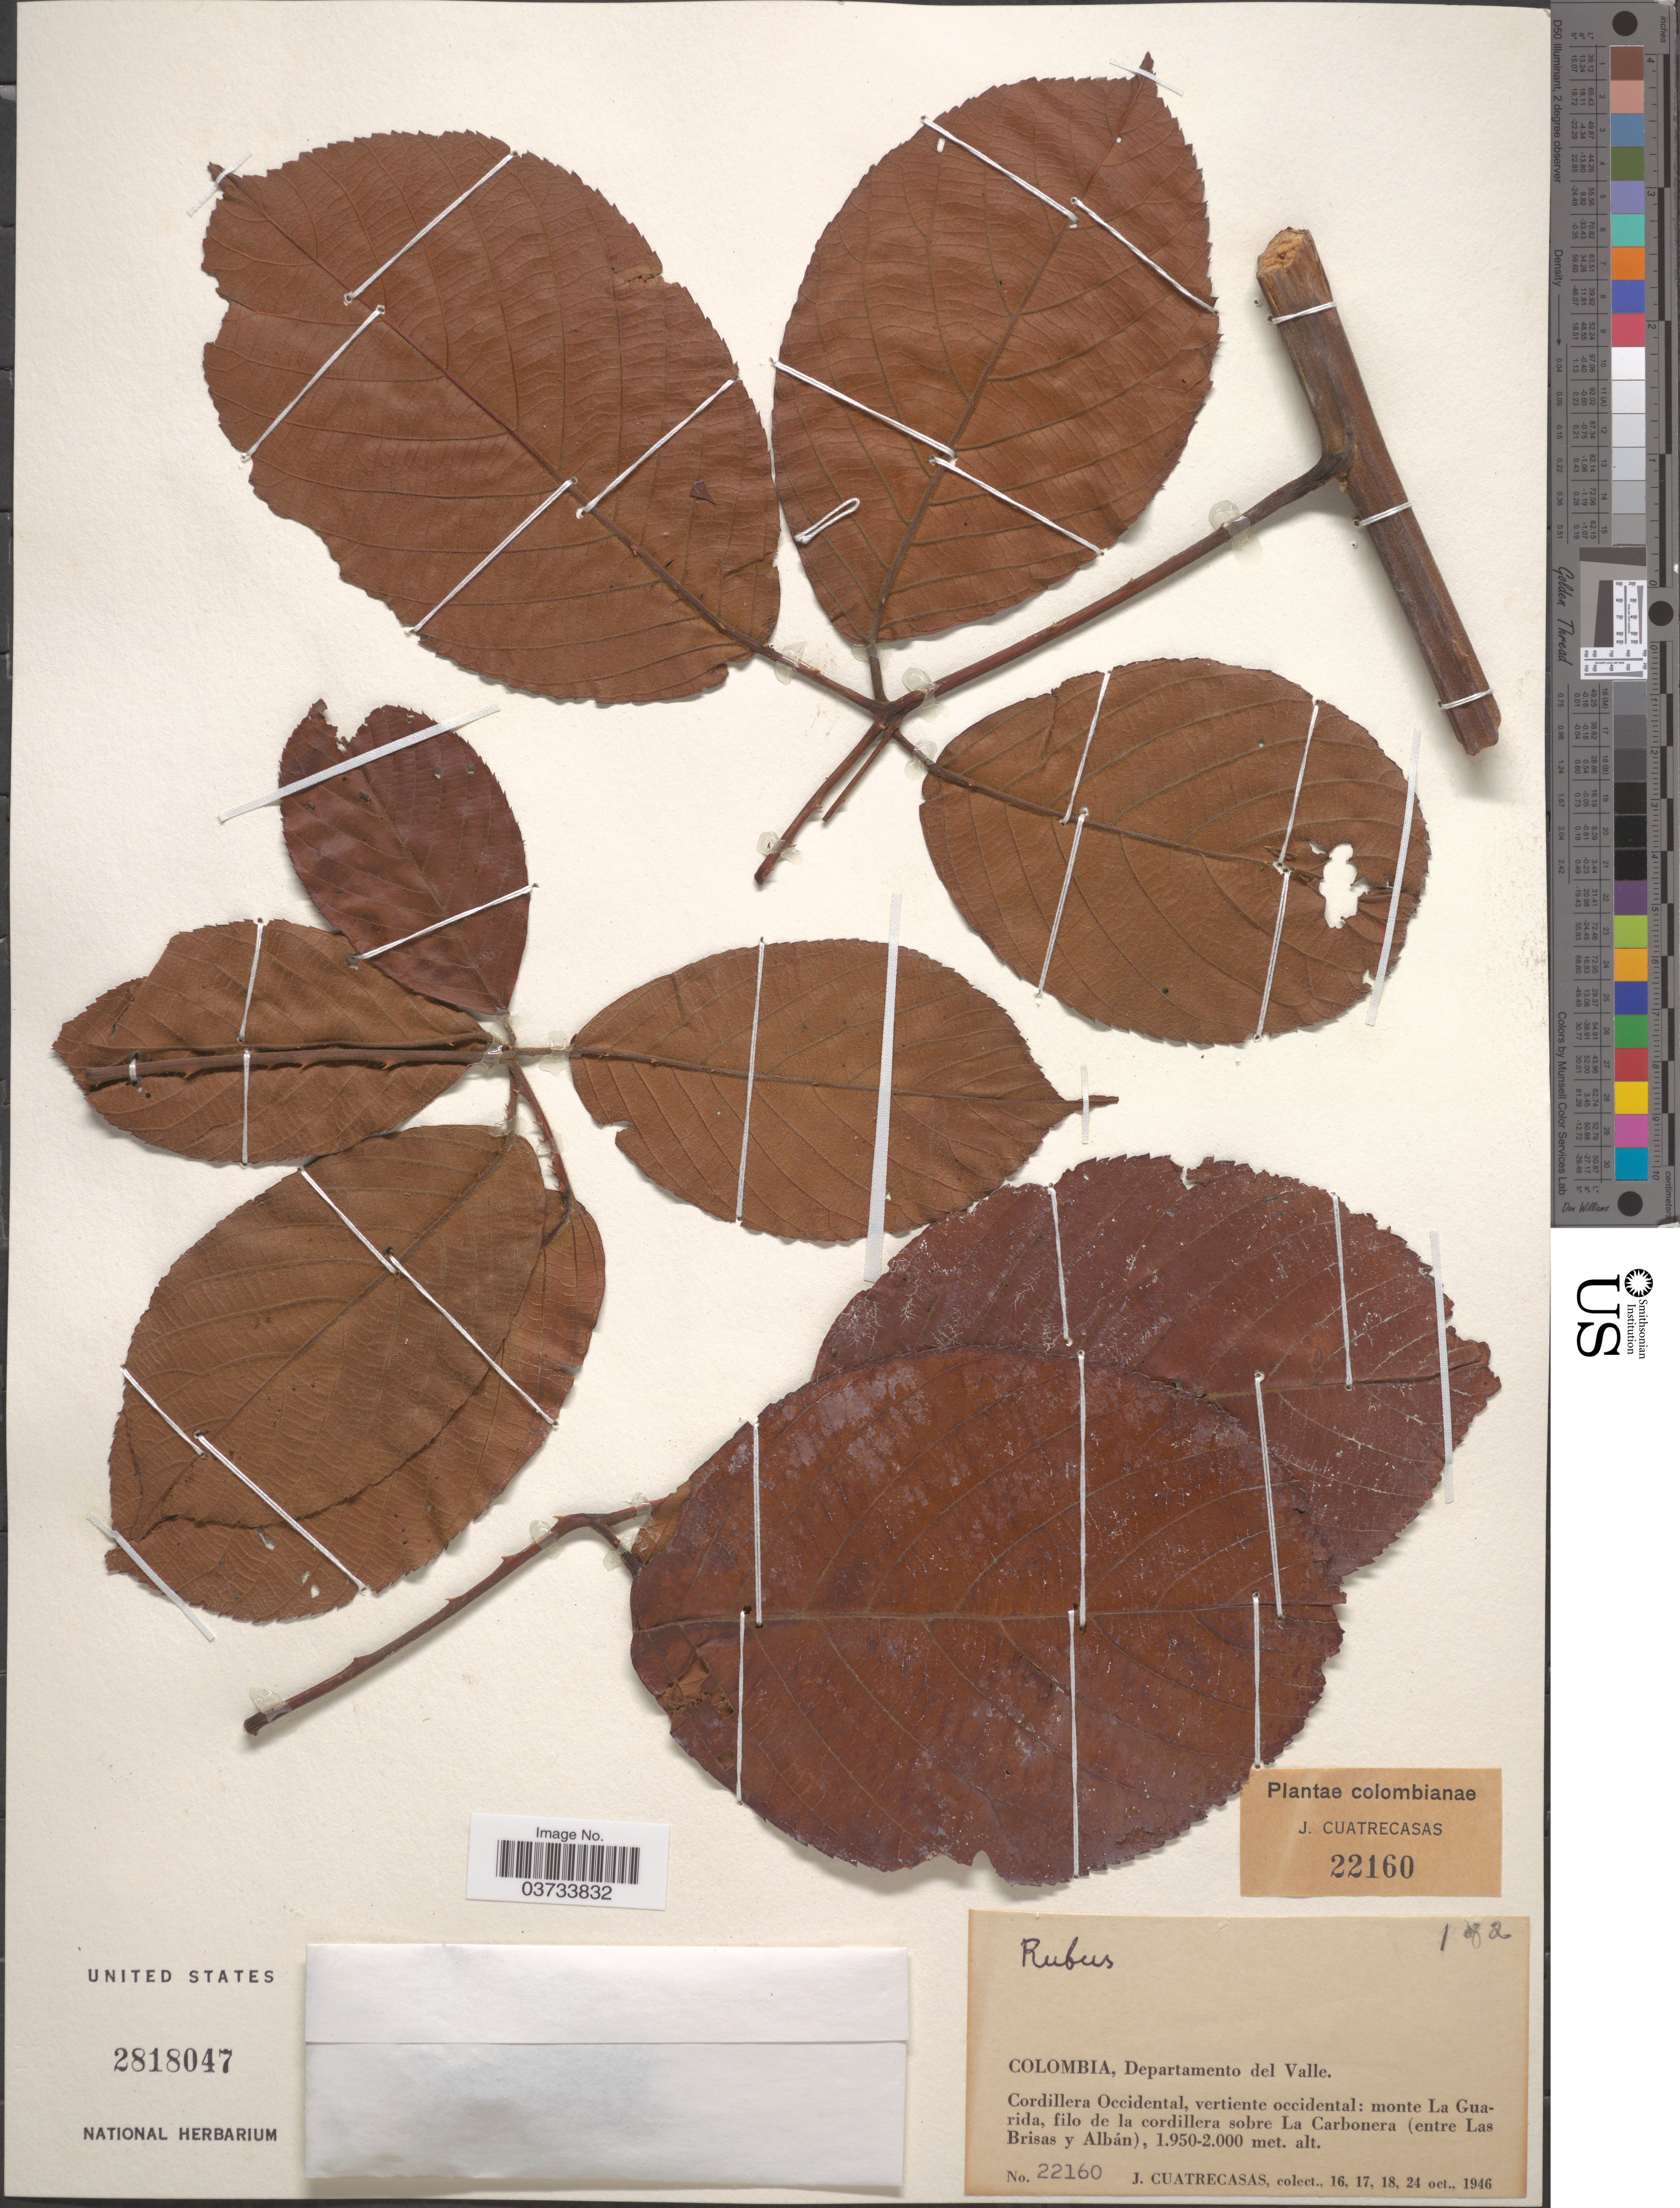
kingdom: Plantae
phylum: Tracheophyta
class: Magnoliopsida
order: Rosales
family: Rosaceae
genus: Rubus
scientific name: Rubus sp.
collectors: J. Cuatrecasas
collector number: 22160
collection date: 1946-10-16/1946-10-24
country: Colombia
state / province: Valle del Cauca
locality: Departamento del Valle. Cordillera Occidental, vertiente occidental: monte La Guarida, filo de la cordillera sobre La Carbonera (entre Las Brisas y Albán).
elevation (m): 1950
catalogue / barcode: US 2818047